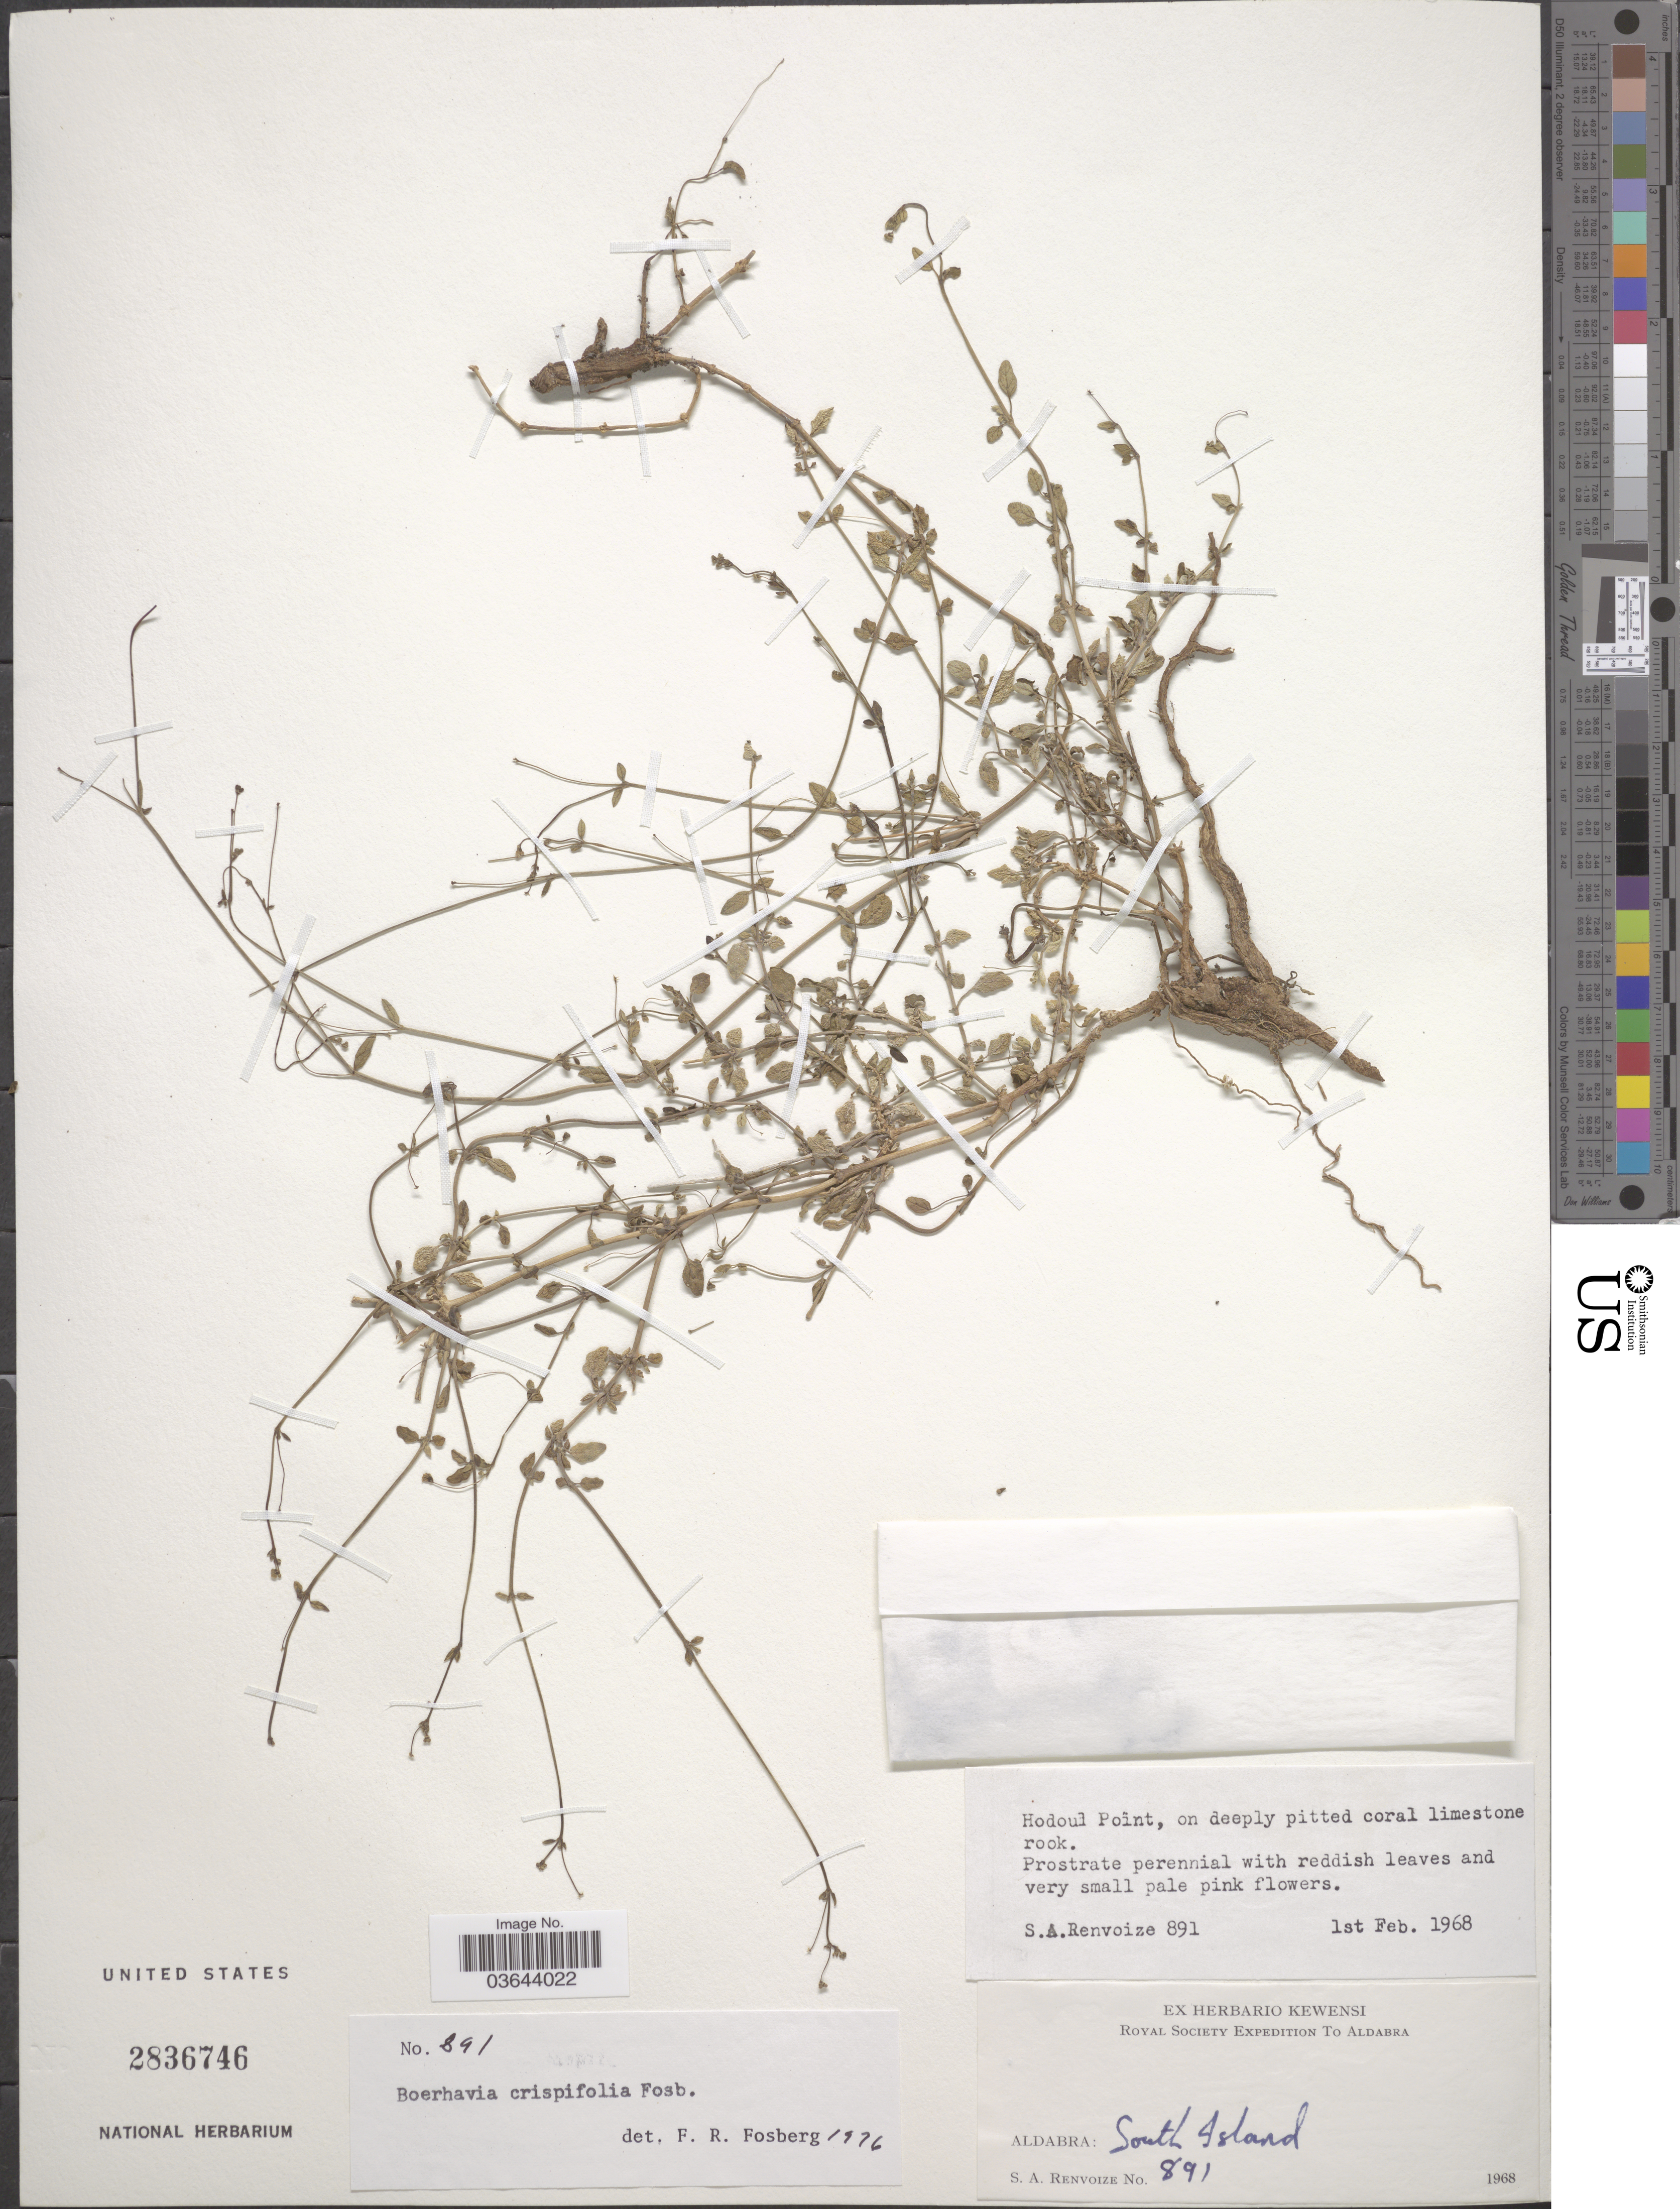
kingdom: Plantae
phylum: Tracheophyta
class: Magnoliopsida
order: Caryophyllales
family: Nyctaginaceae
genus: Boerhavia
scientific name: Boerhavia crispifolia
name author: Fosberg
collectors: S. A. Renvoize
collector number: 891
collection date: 1968-02-01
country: Seychelles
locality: Hodoul Point. Aldabra: South Island.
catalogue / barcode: US 2836746